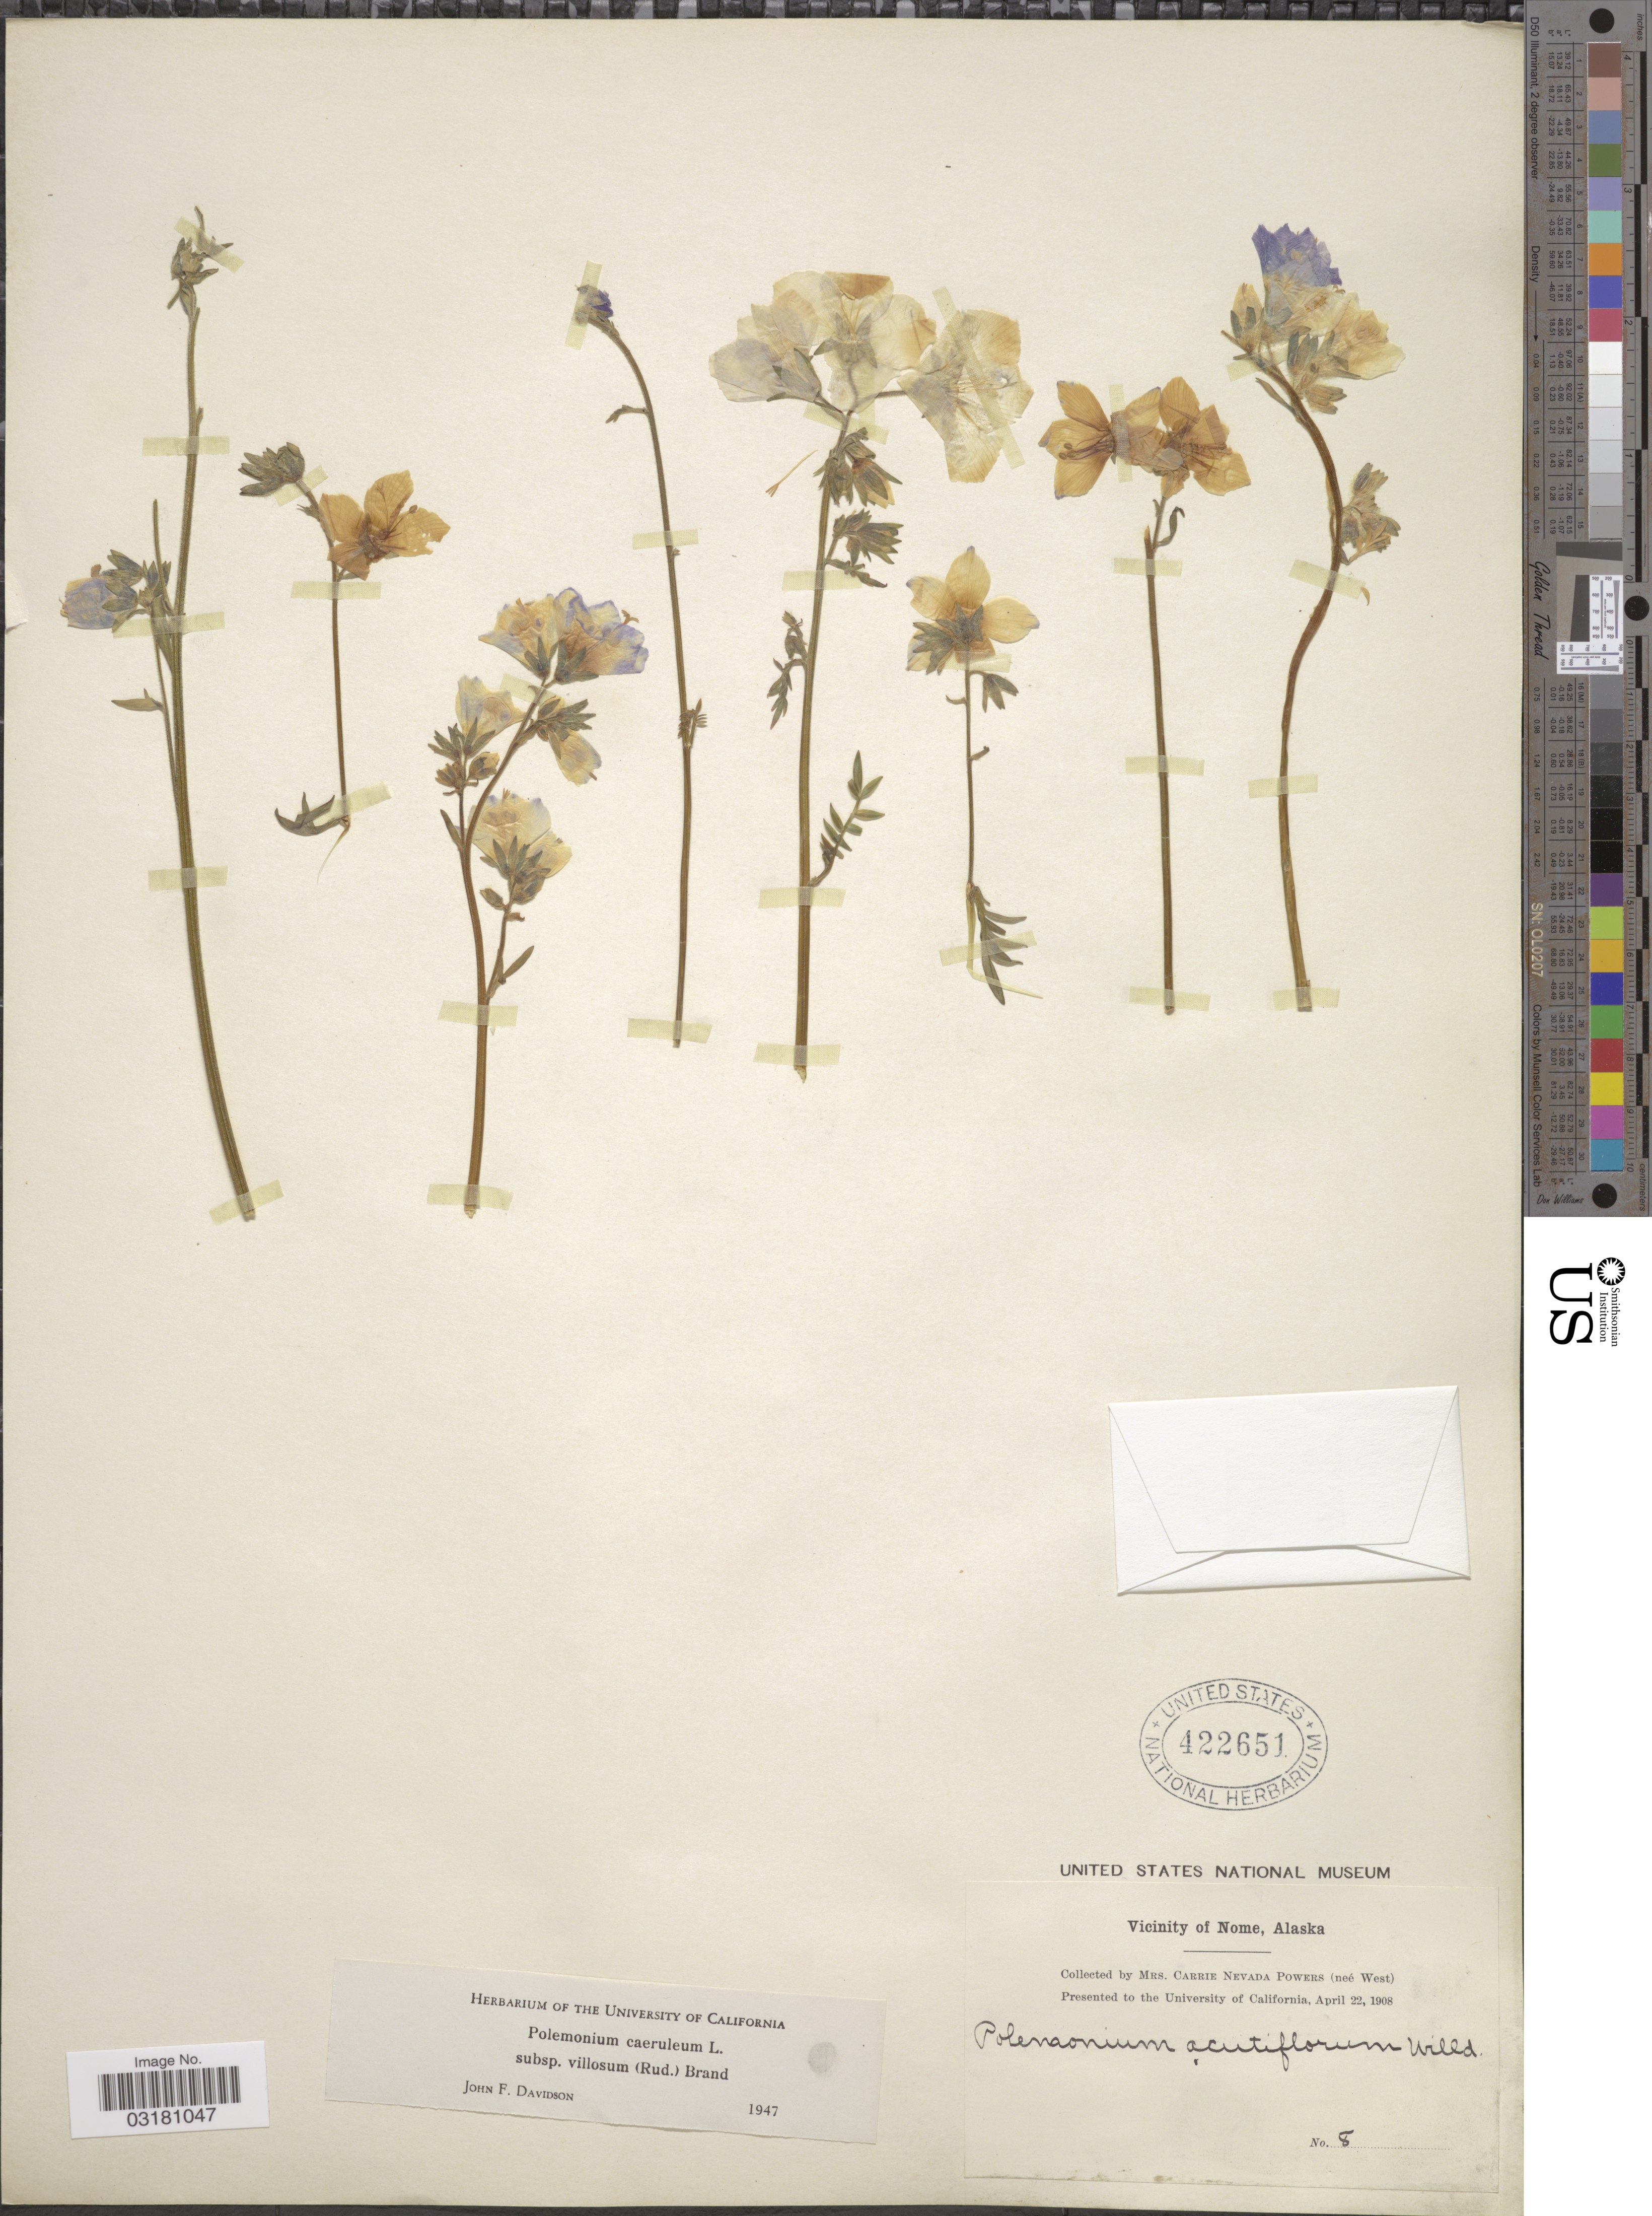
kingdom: Plantae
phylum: Tracheophyta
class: Magnoliopsida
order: Ericales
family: Polemoniaceae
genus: Polemonium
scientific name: Polemonium caeruleum var. villosum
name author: (Rudolph ex Georgi) Brand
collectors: C. Powers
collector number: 8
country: United States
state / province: Alaska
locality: Vicinity of Nome.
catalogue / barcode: US 422651